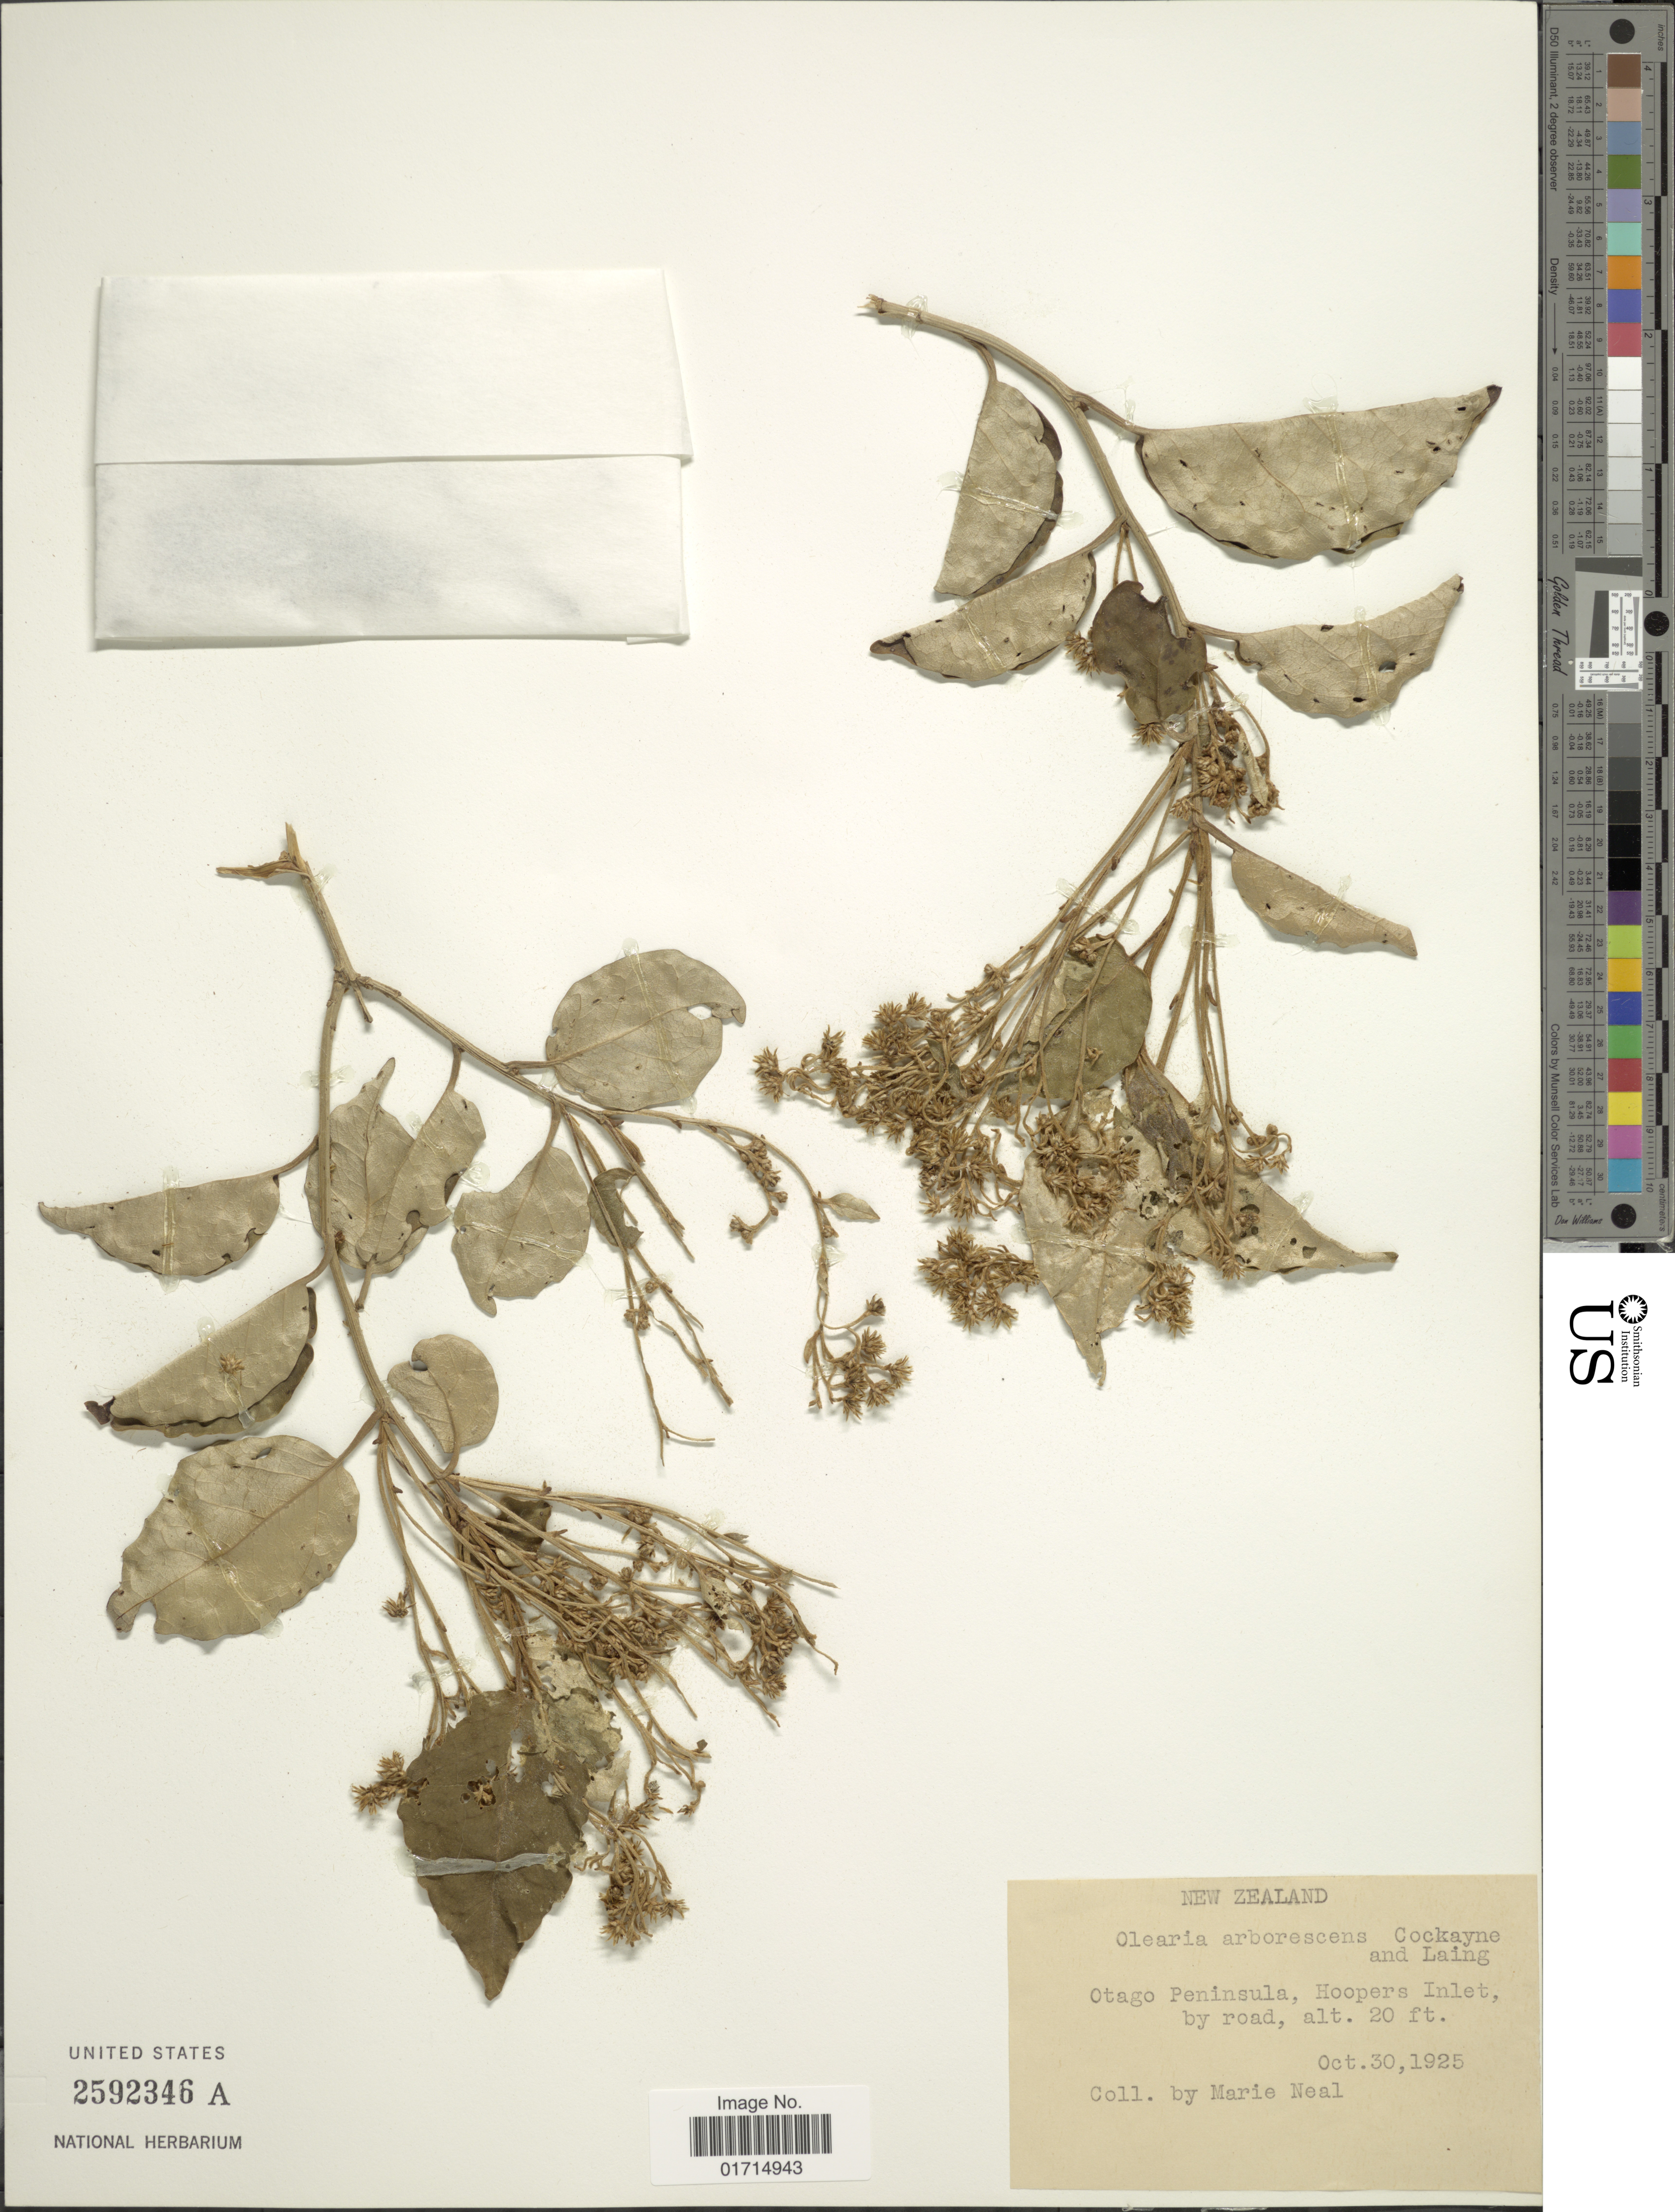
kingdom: Plantae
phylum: Tracheophyta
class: Magnoliopsida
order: Asterales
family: Asteraceae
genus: Olearia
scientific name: Olearia arborescens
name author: (G. Forst.) Cockayne & Laing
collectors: M. Neal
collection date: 1925-10-30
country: New Zealand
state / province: Otago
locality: New Zealand. Otago Peninsula, Hoopers Inlet, by road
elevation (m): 6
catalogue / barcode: US 2592346A